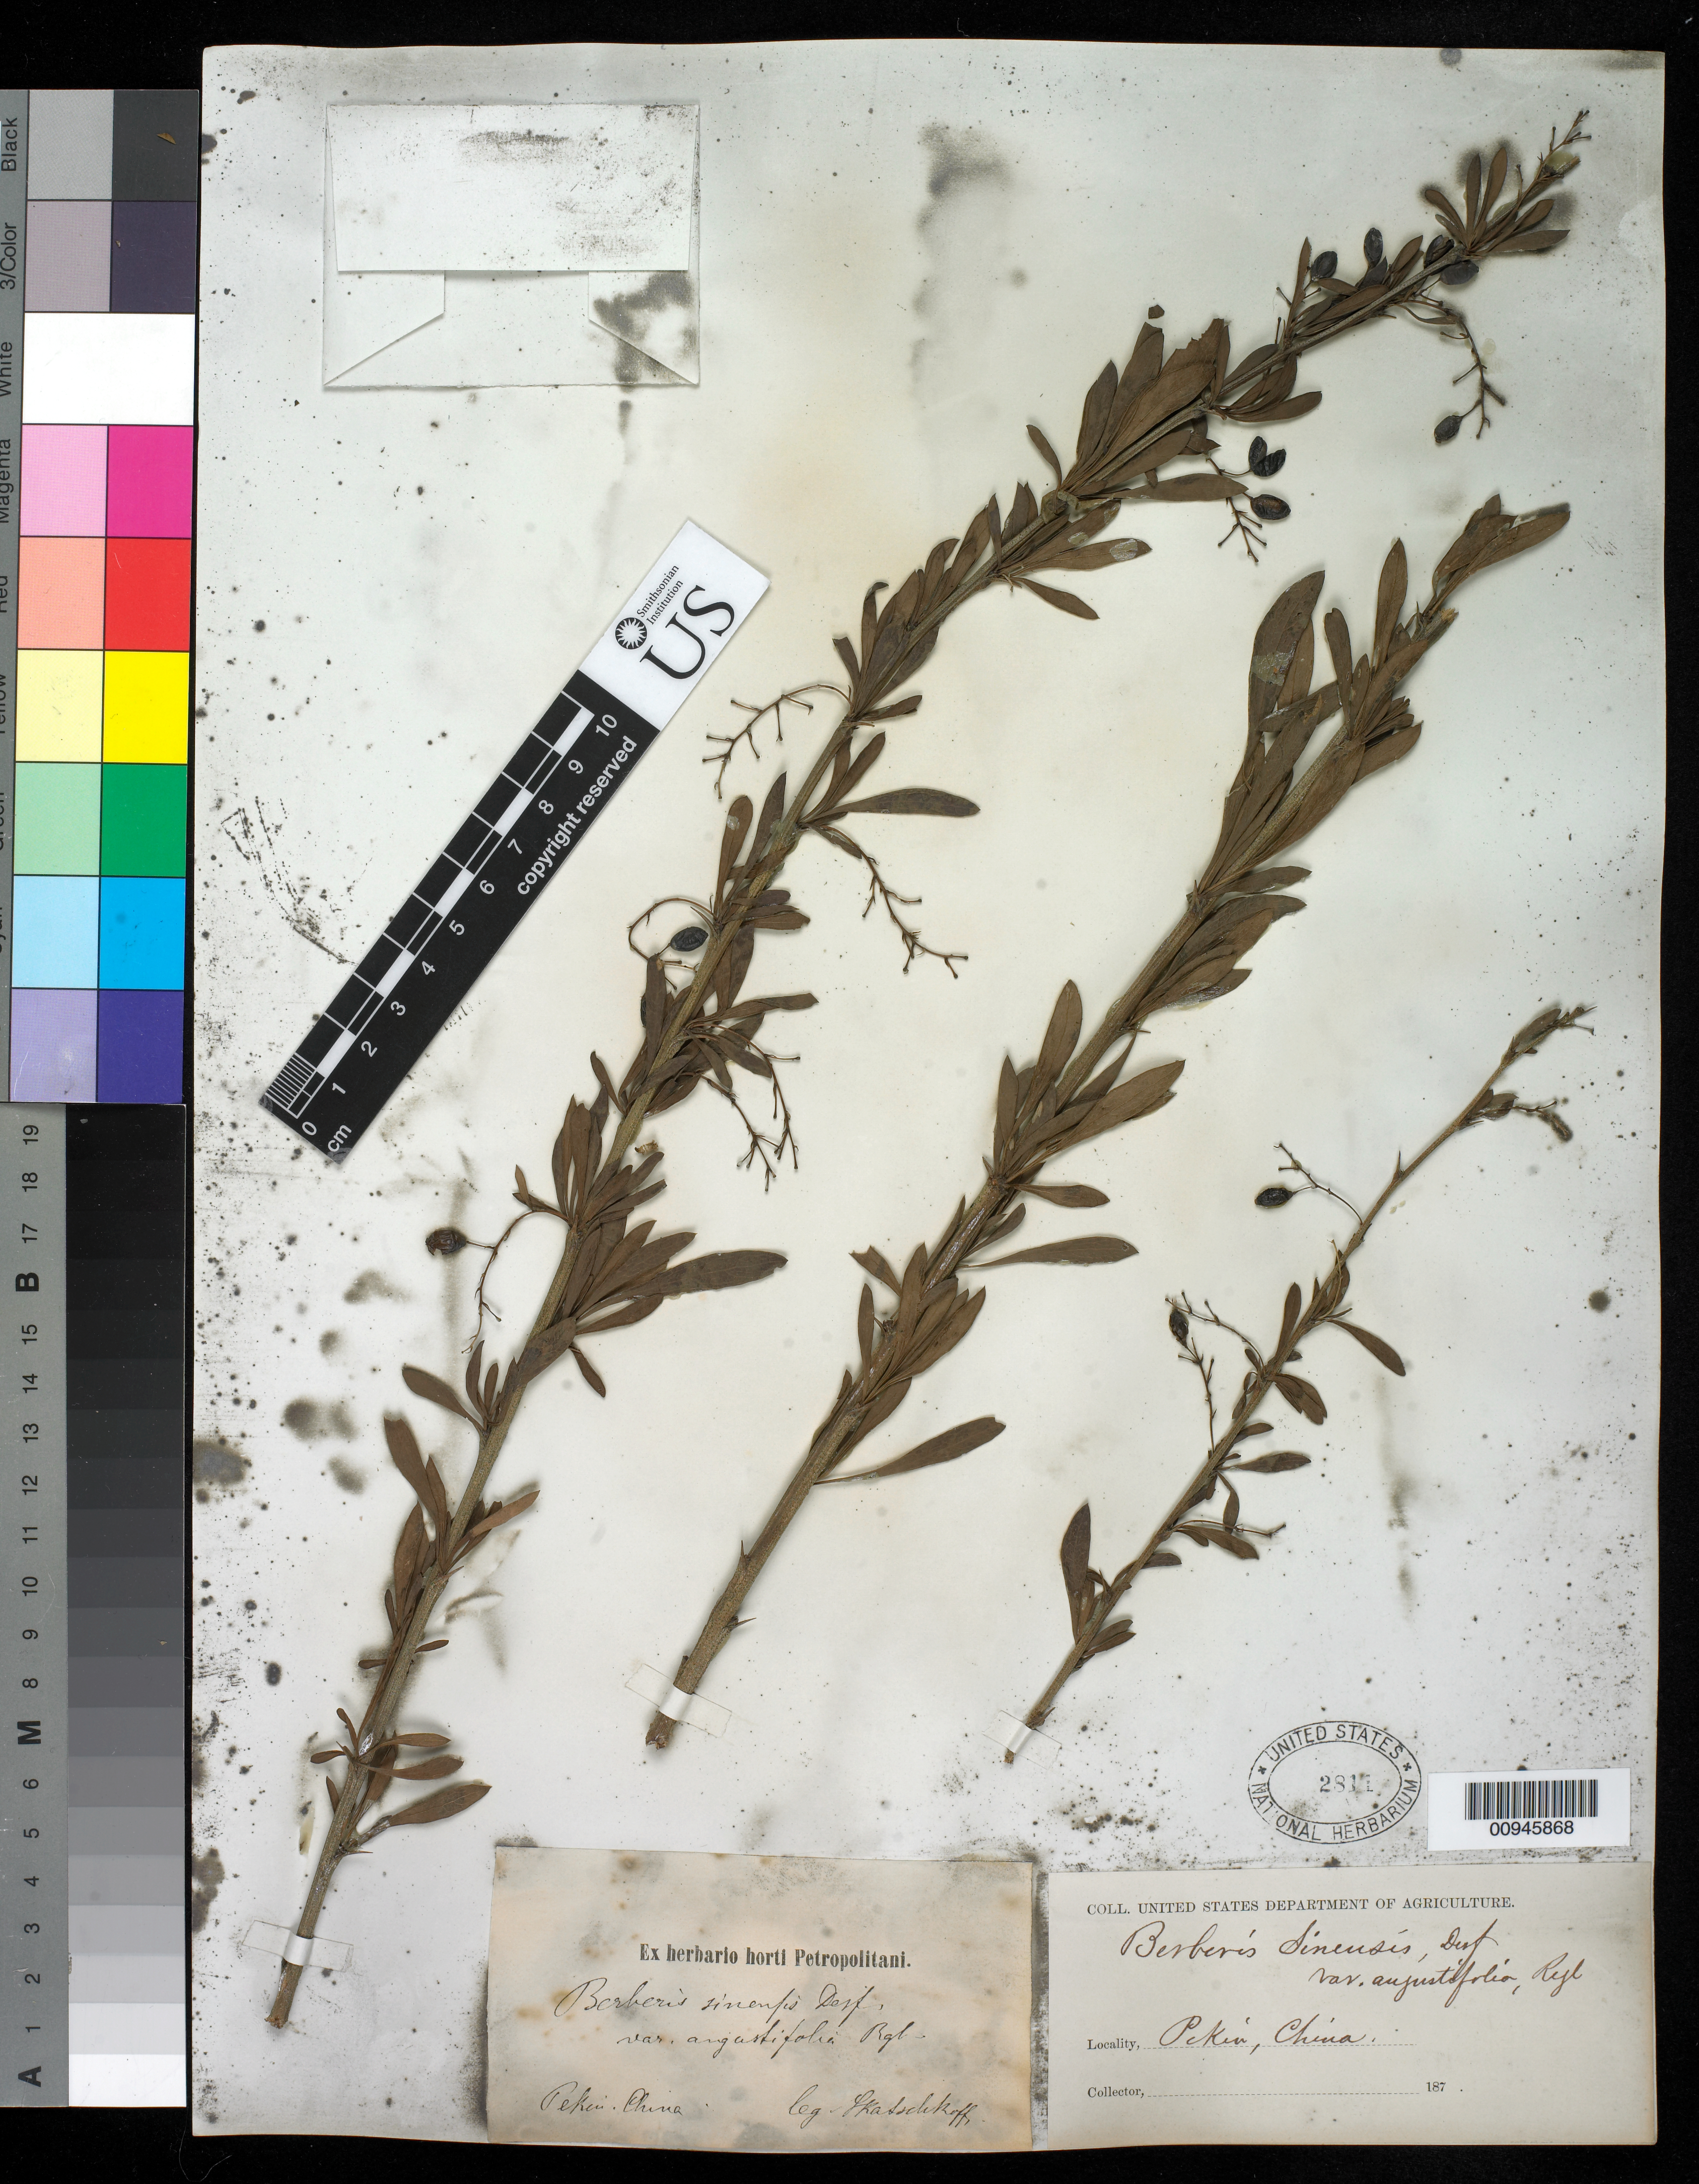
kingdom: Plantae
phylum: Tracheophyta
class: Magnoliopsida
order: Ranunculales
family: Berberidaceae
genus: Berberis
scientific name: Berberis sinensis var. angustifolia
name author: Regel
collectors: J. Stoitschkoff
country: China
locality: Peking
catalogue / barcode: US 2811